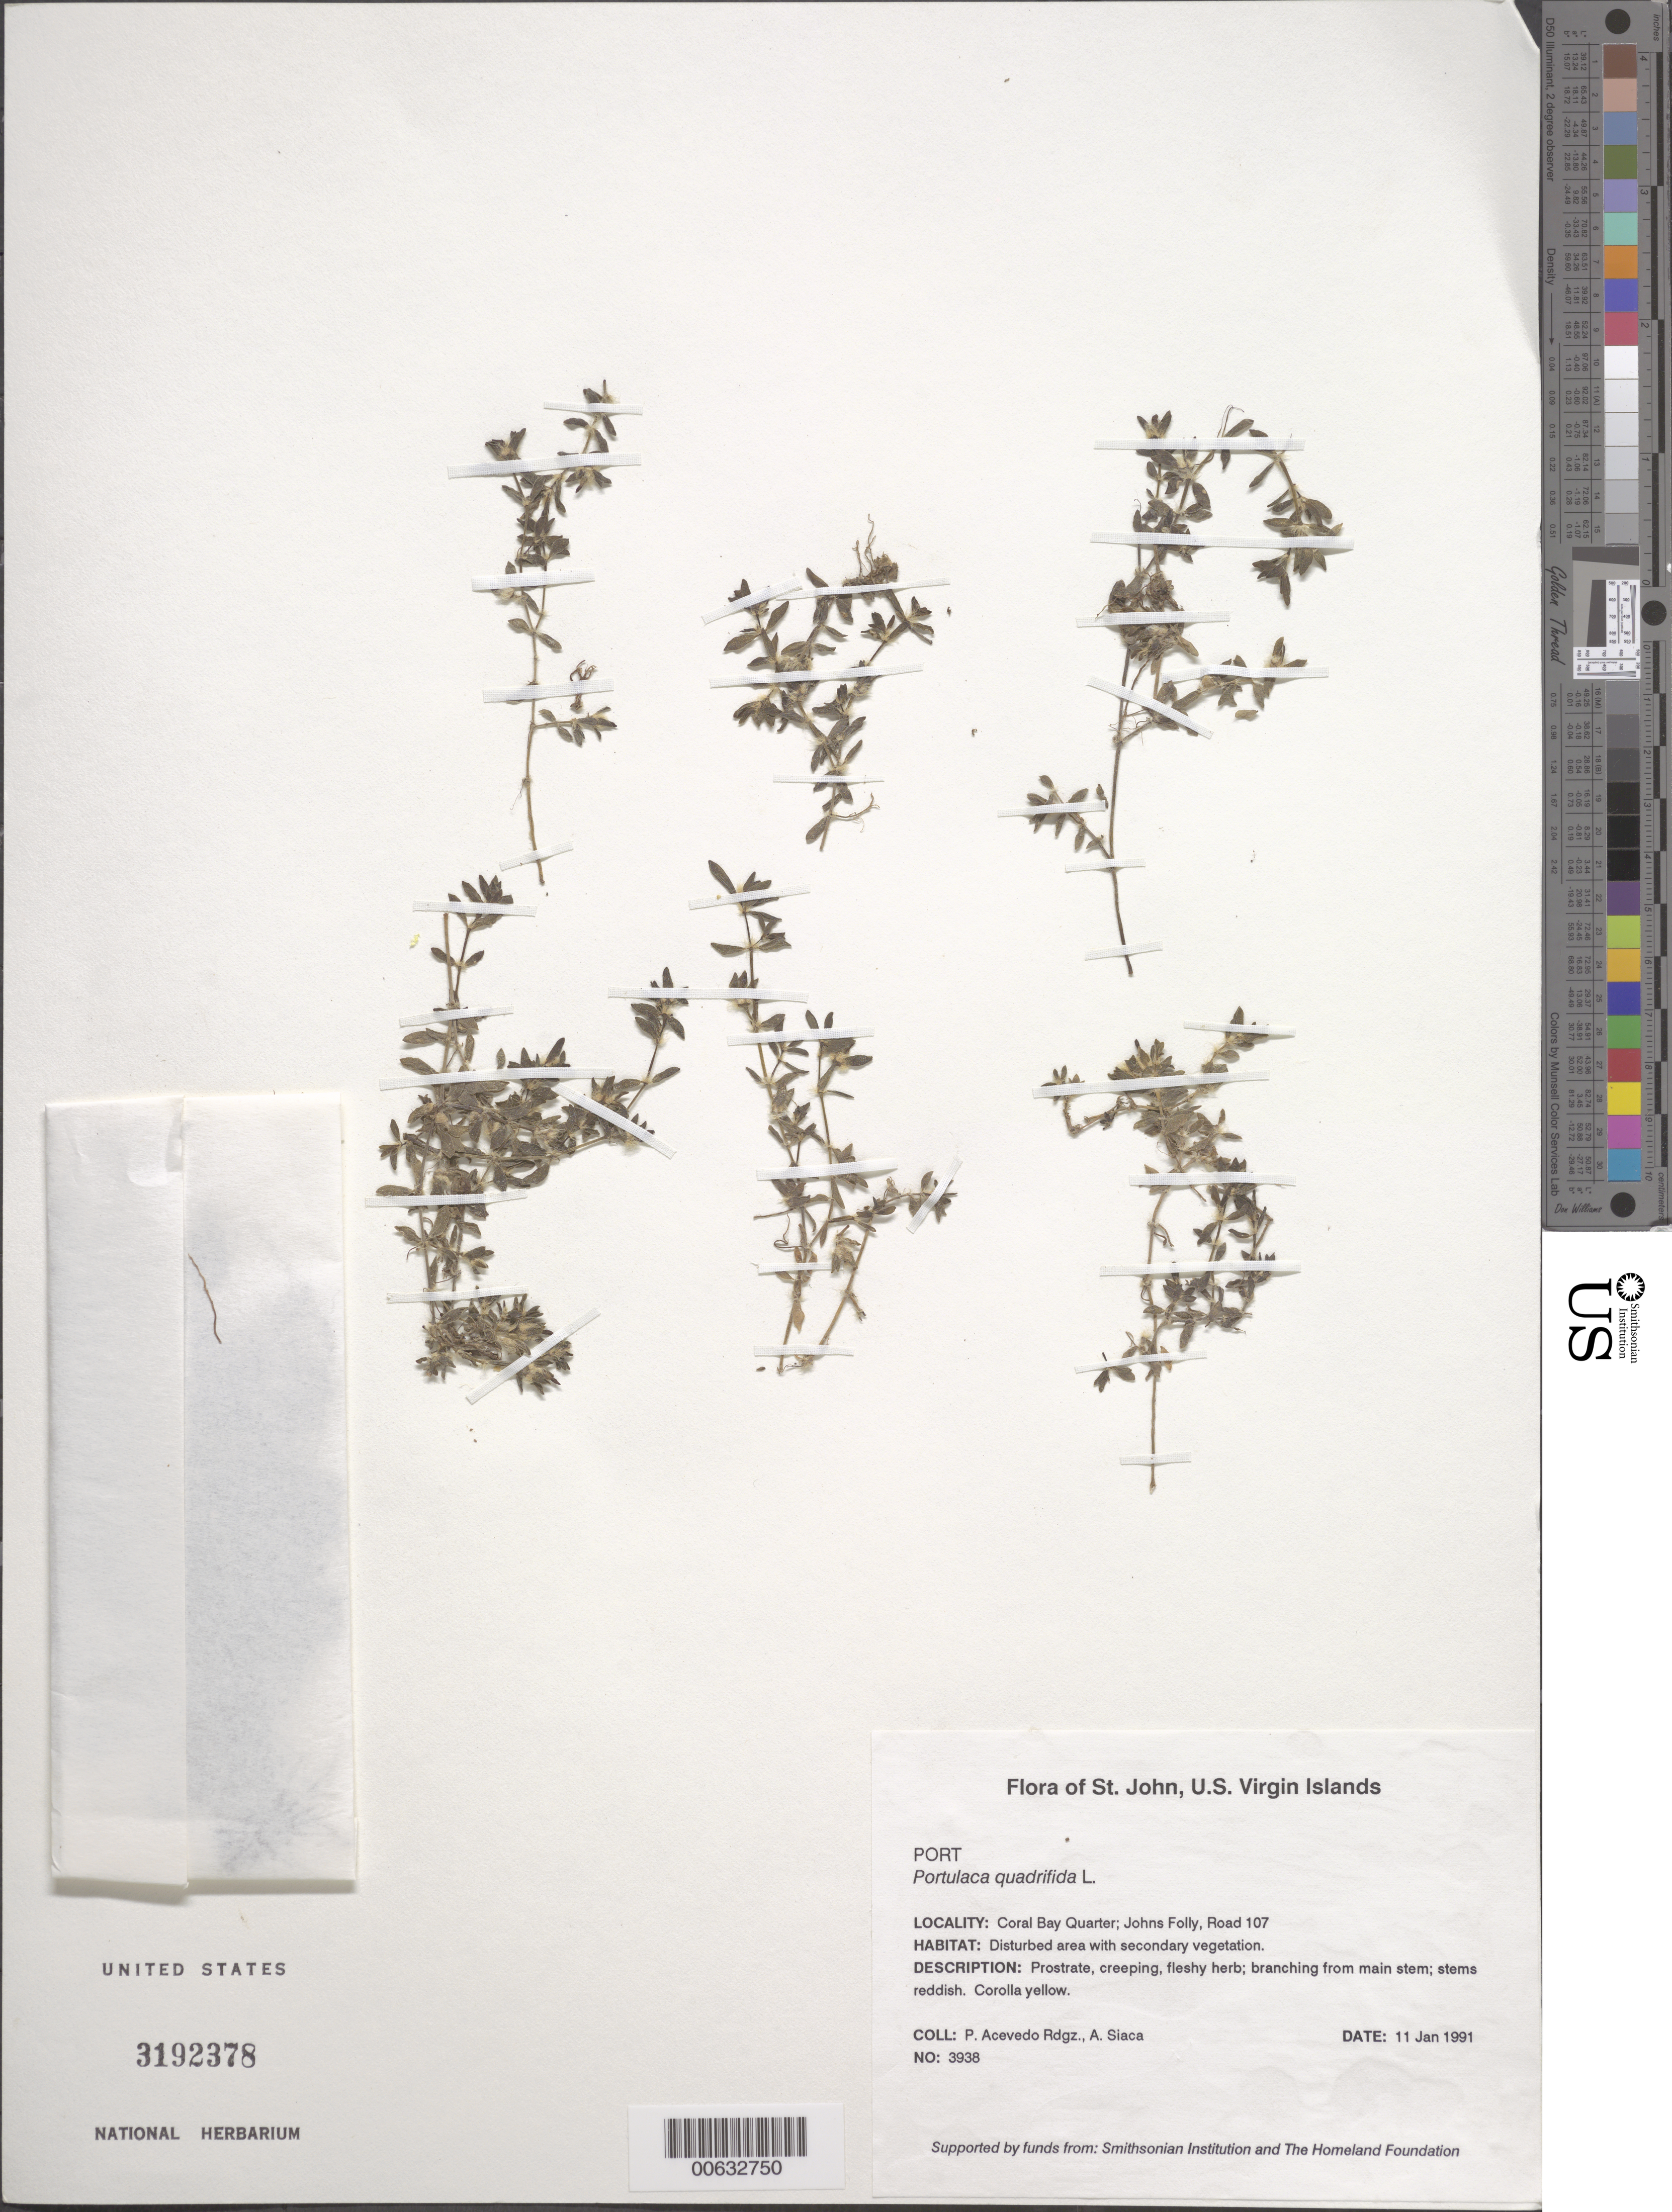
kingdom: Plantae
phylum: Tracheophyta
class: Magnoliopsida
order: Caryophyllales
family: Portulacaceae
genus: Portulaca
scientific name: Portulaca quadrifida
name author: L.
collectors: P. Acevedo-Rodr. & A. Siaca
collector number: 3938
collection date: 1991-01-11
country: U.S. Virgin Islands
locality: St. John. Coral Bay Quarter; Johns Folly, Road 107.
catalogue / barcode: US 3192378